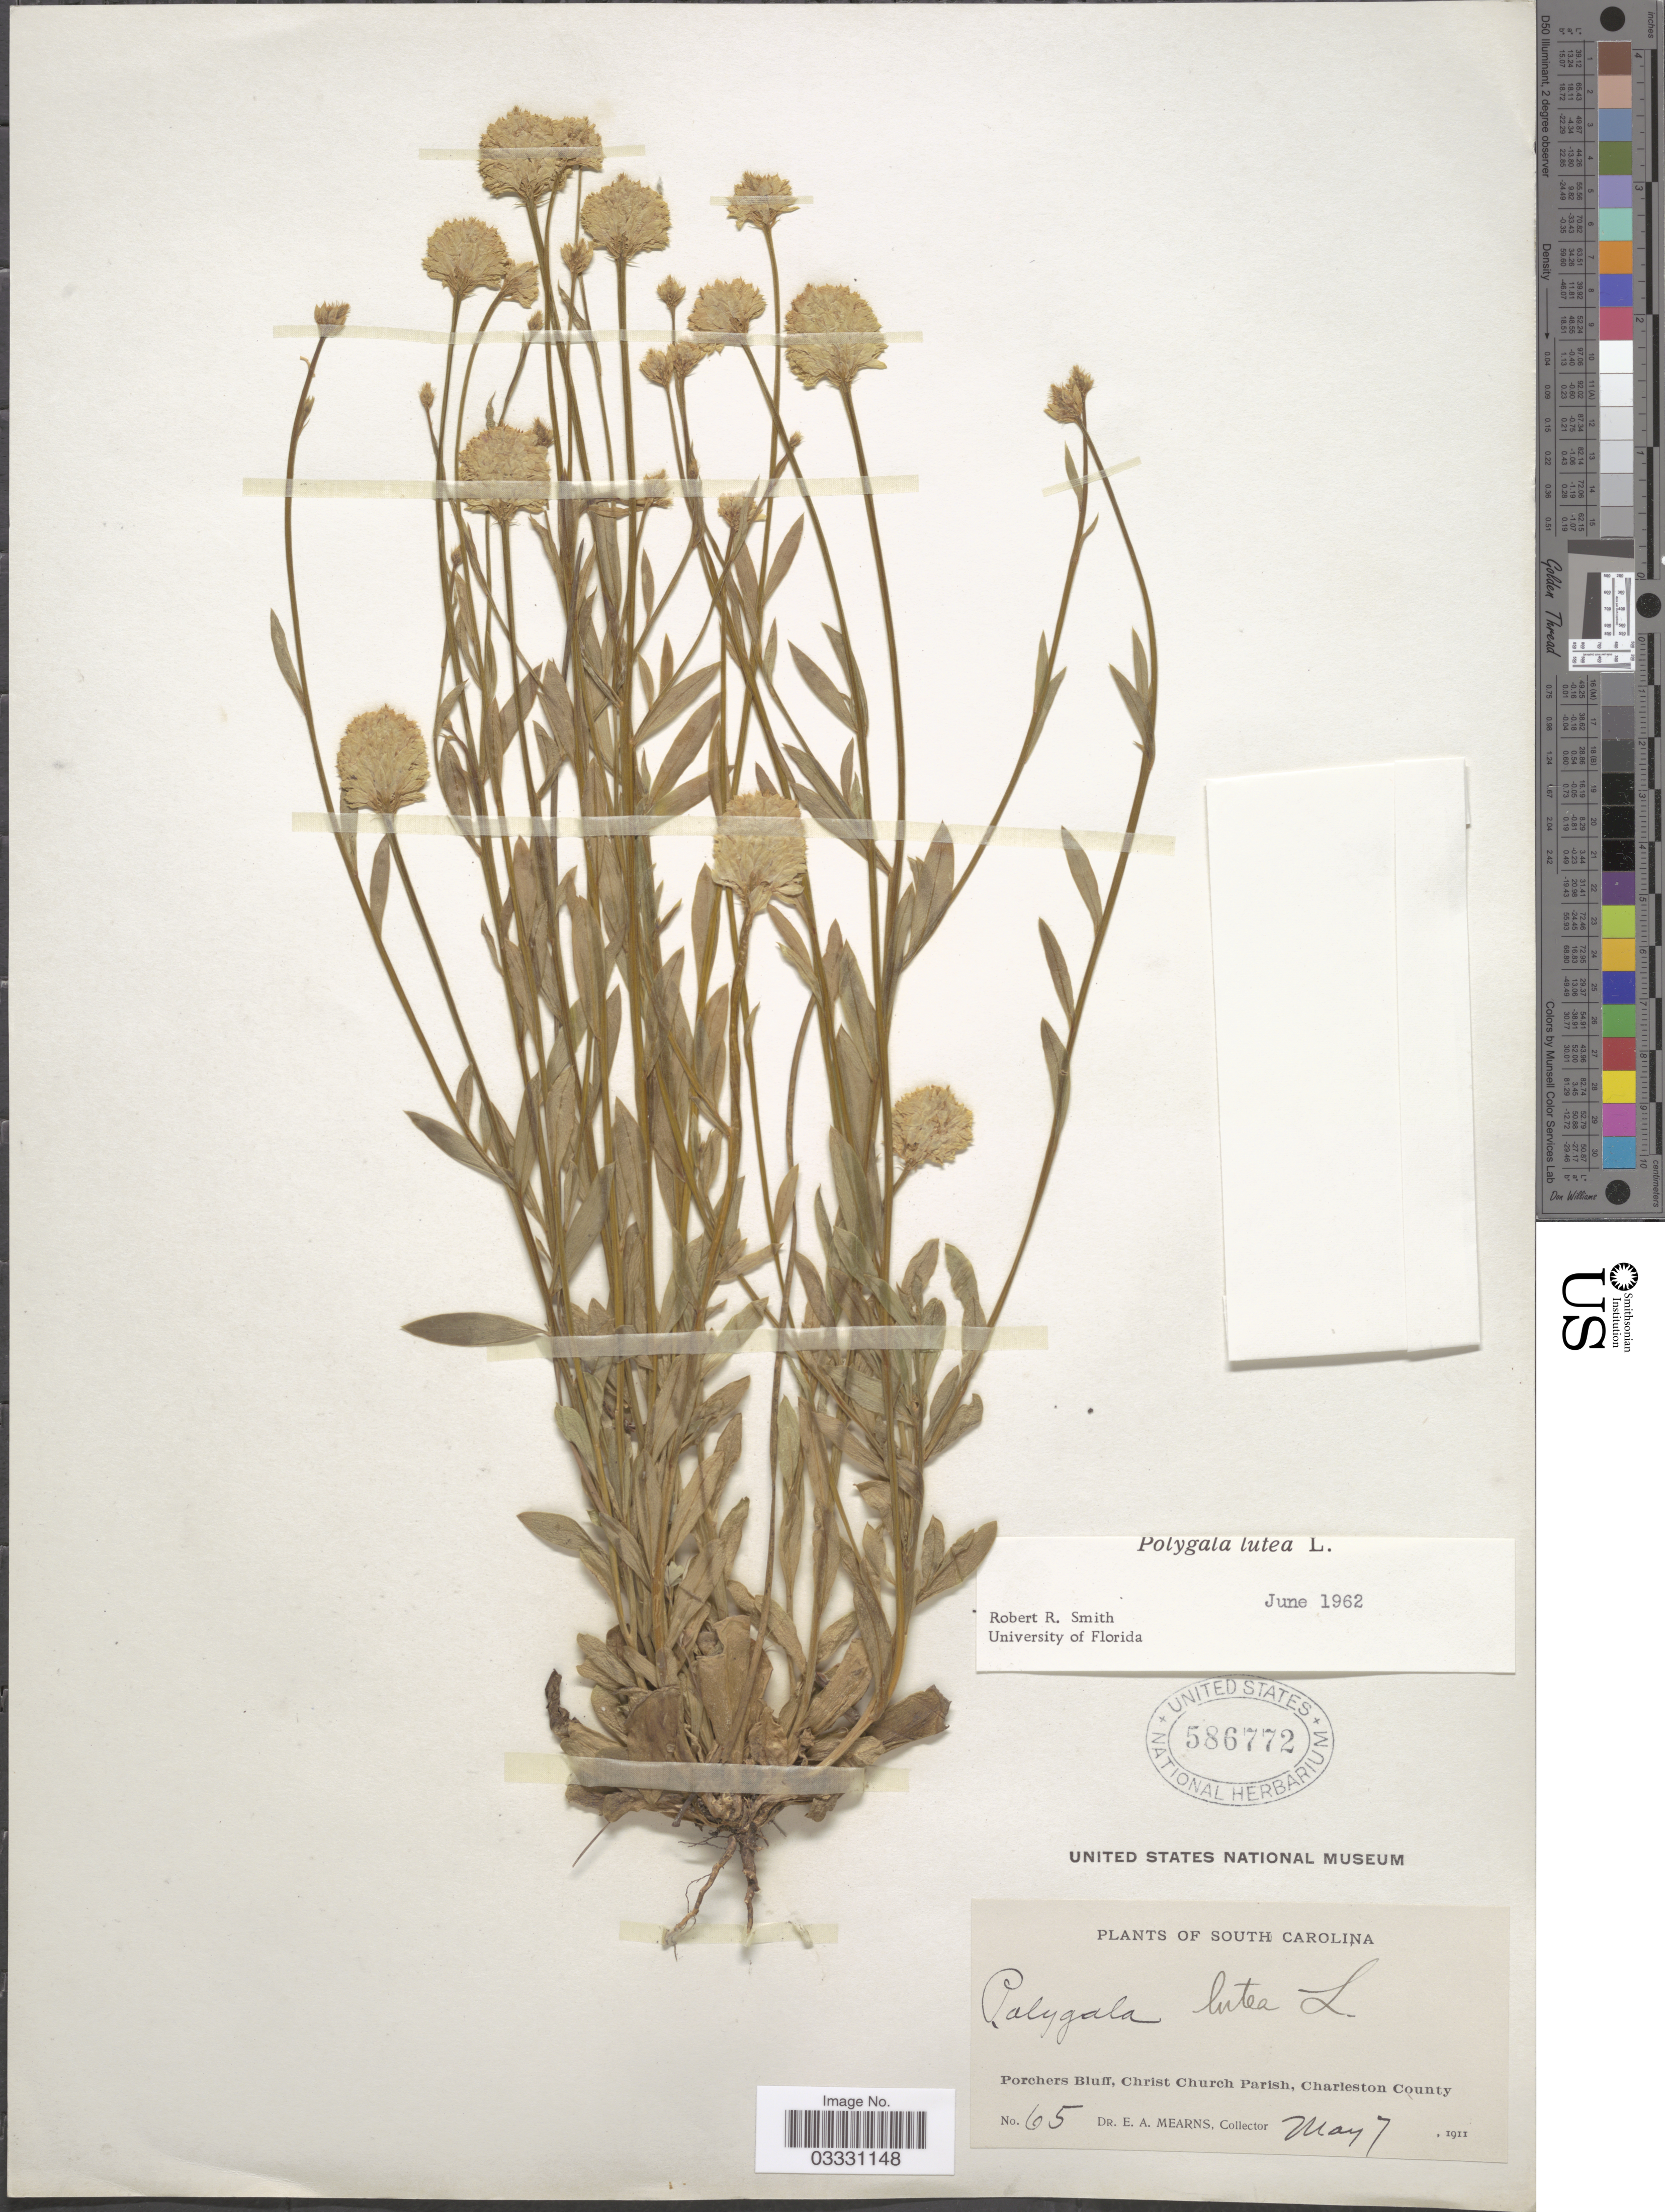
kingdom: Plantae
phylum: Tracheophyta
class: Magnoliopsida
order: Fabales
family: Polygalaceae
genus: Polygala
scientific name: Polygala lutea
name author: L.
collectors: E. A. Mearns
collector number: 65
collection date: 1911-05-07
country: United States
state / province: South Carolina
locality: Porchers Bluff, Christ Church Parish, Charleston County.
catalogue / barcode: US 586772